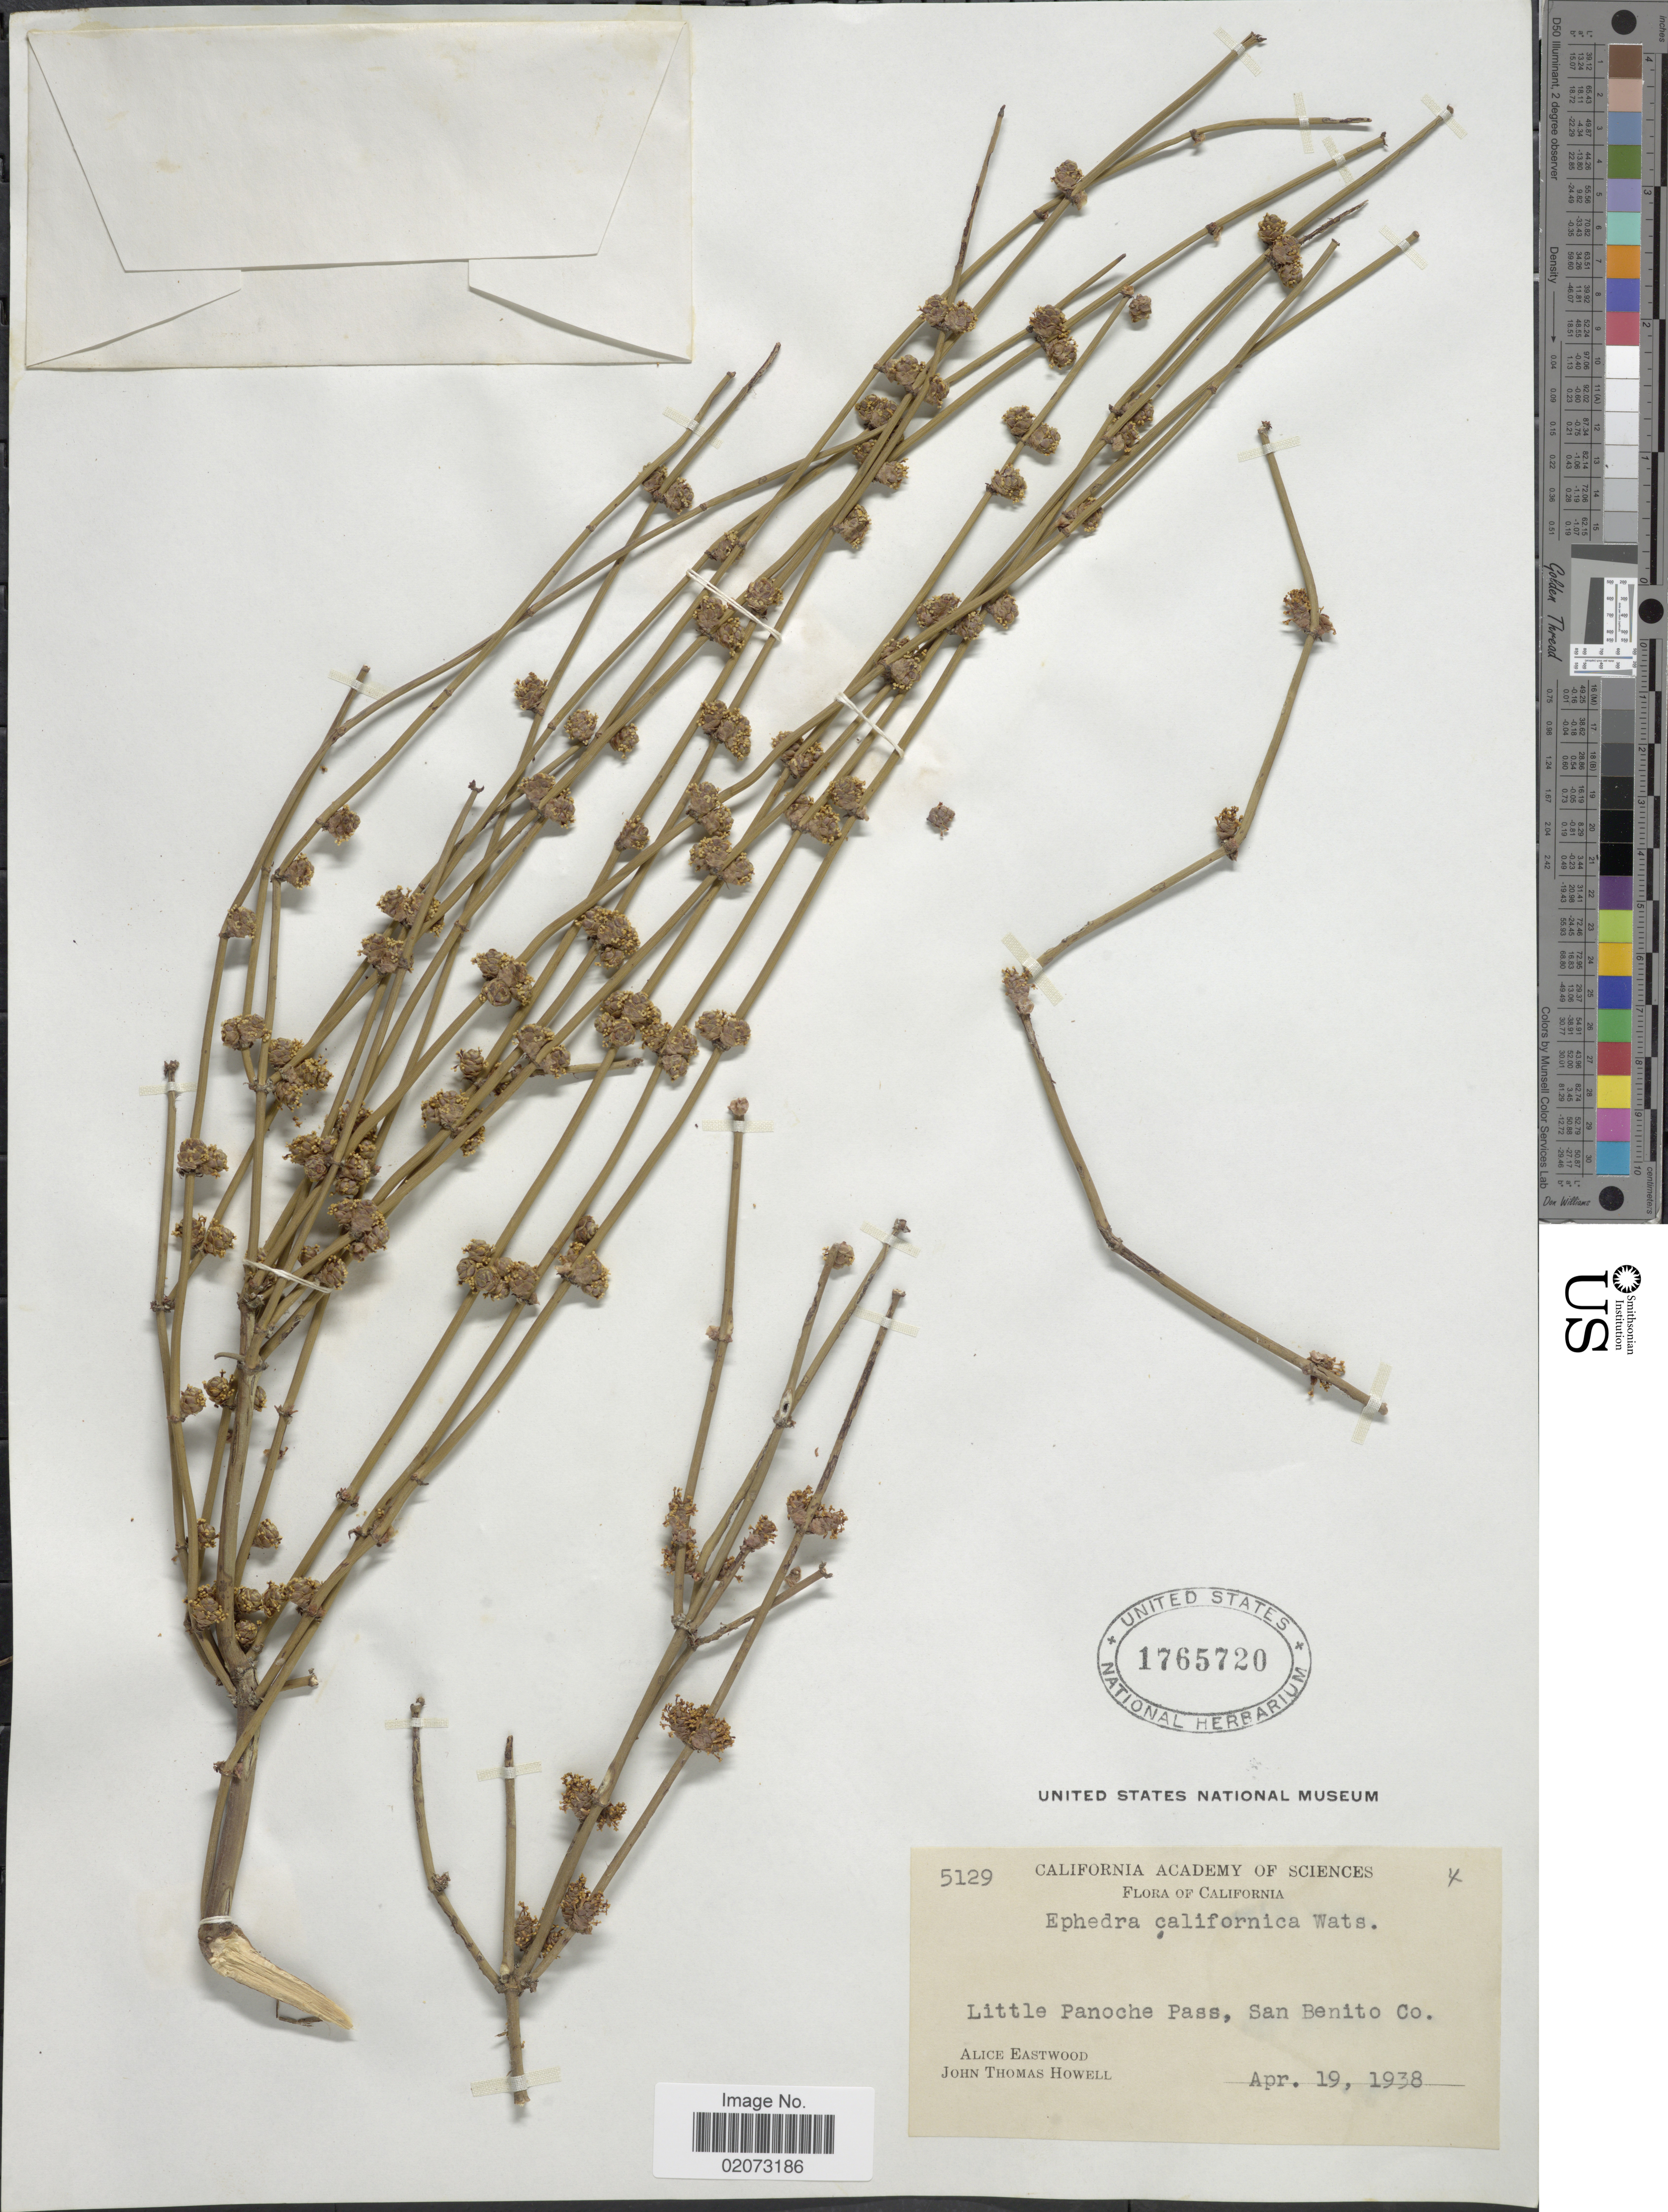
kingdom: Plantae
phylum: Tracheophyta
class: Gnetopsida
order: Ephedrales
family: Ephedraceae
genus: Ephedra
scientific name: Ephedra californica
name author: S. Watson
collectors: A. Eastwood & J. T. Howell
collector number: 5129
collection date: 1938-04-19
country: United States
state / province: California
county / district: San Benito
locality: Little Panoche Pass, San Benito Co.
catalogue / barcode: US 1765720